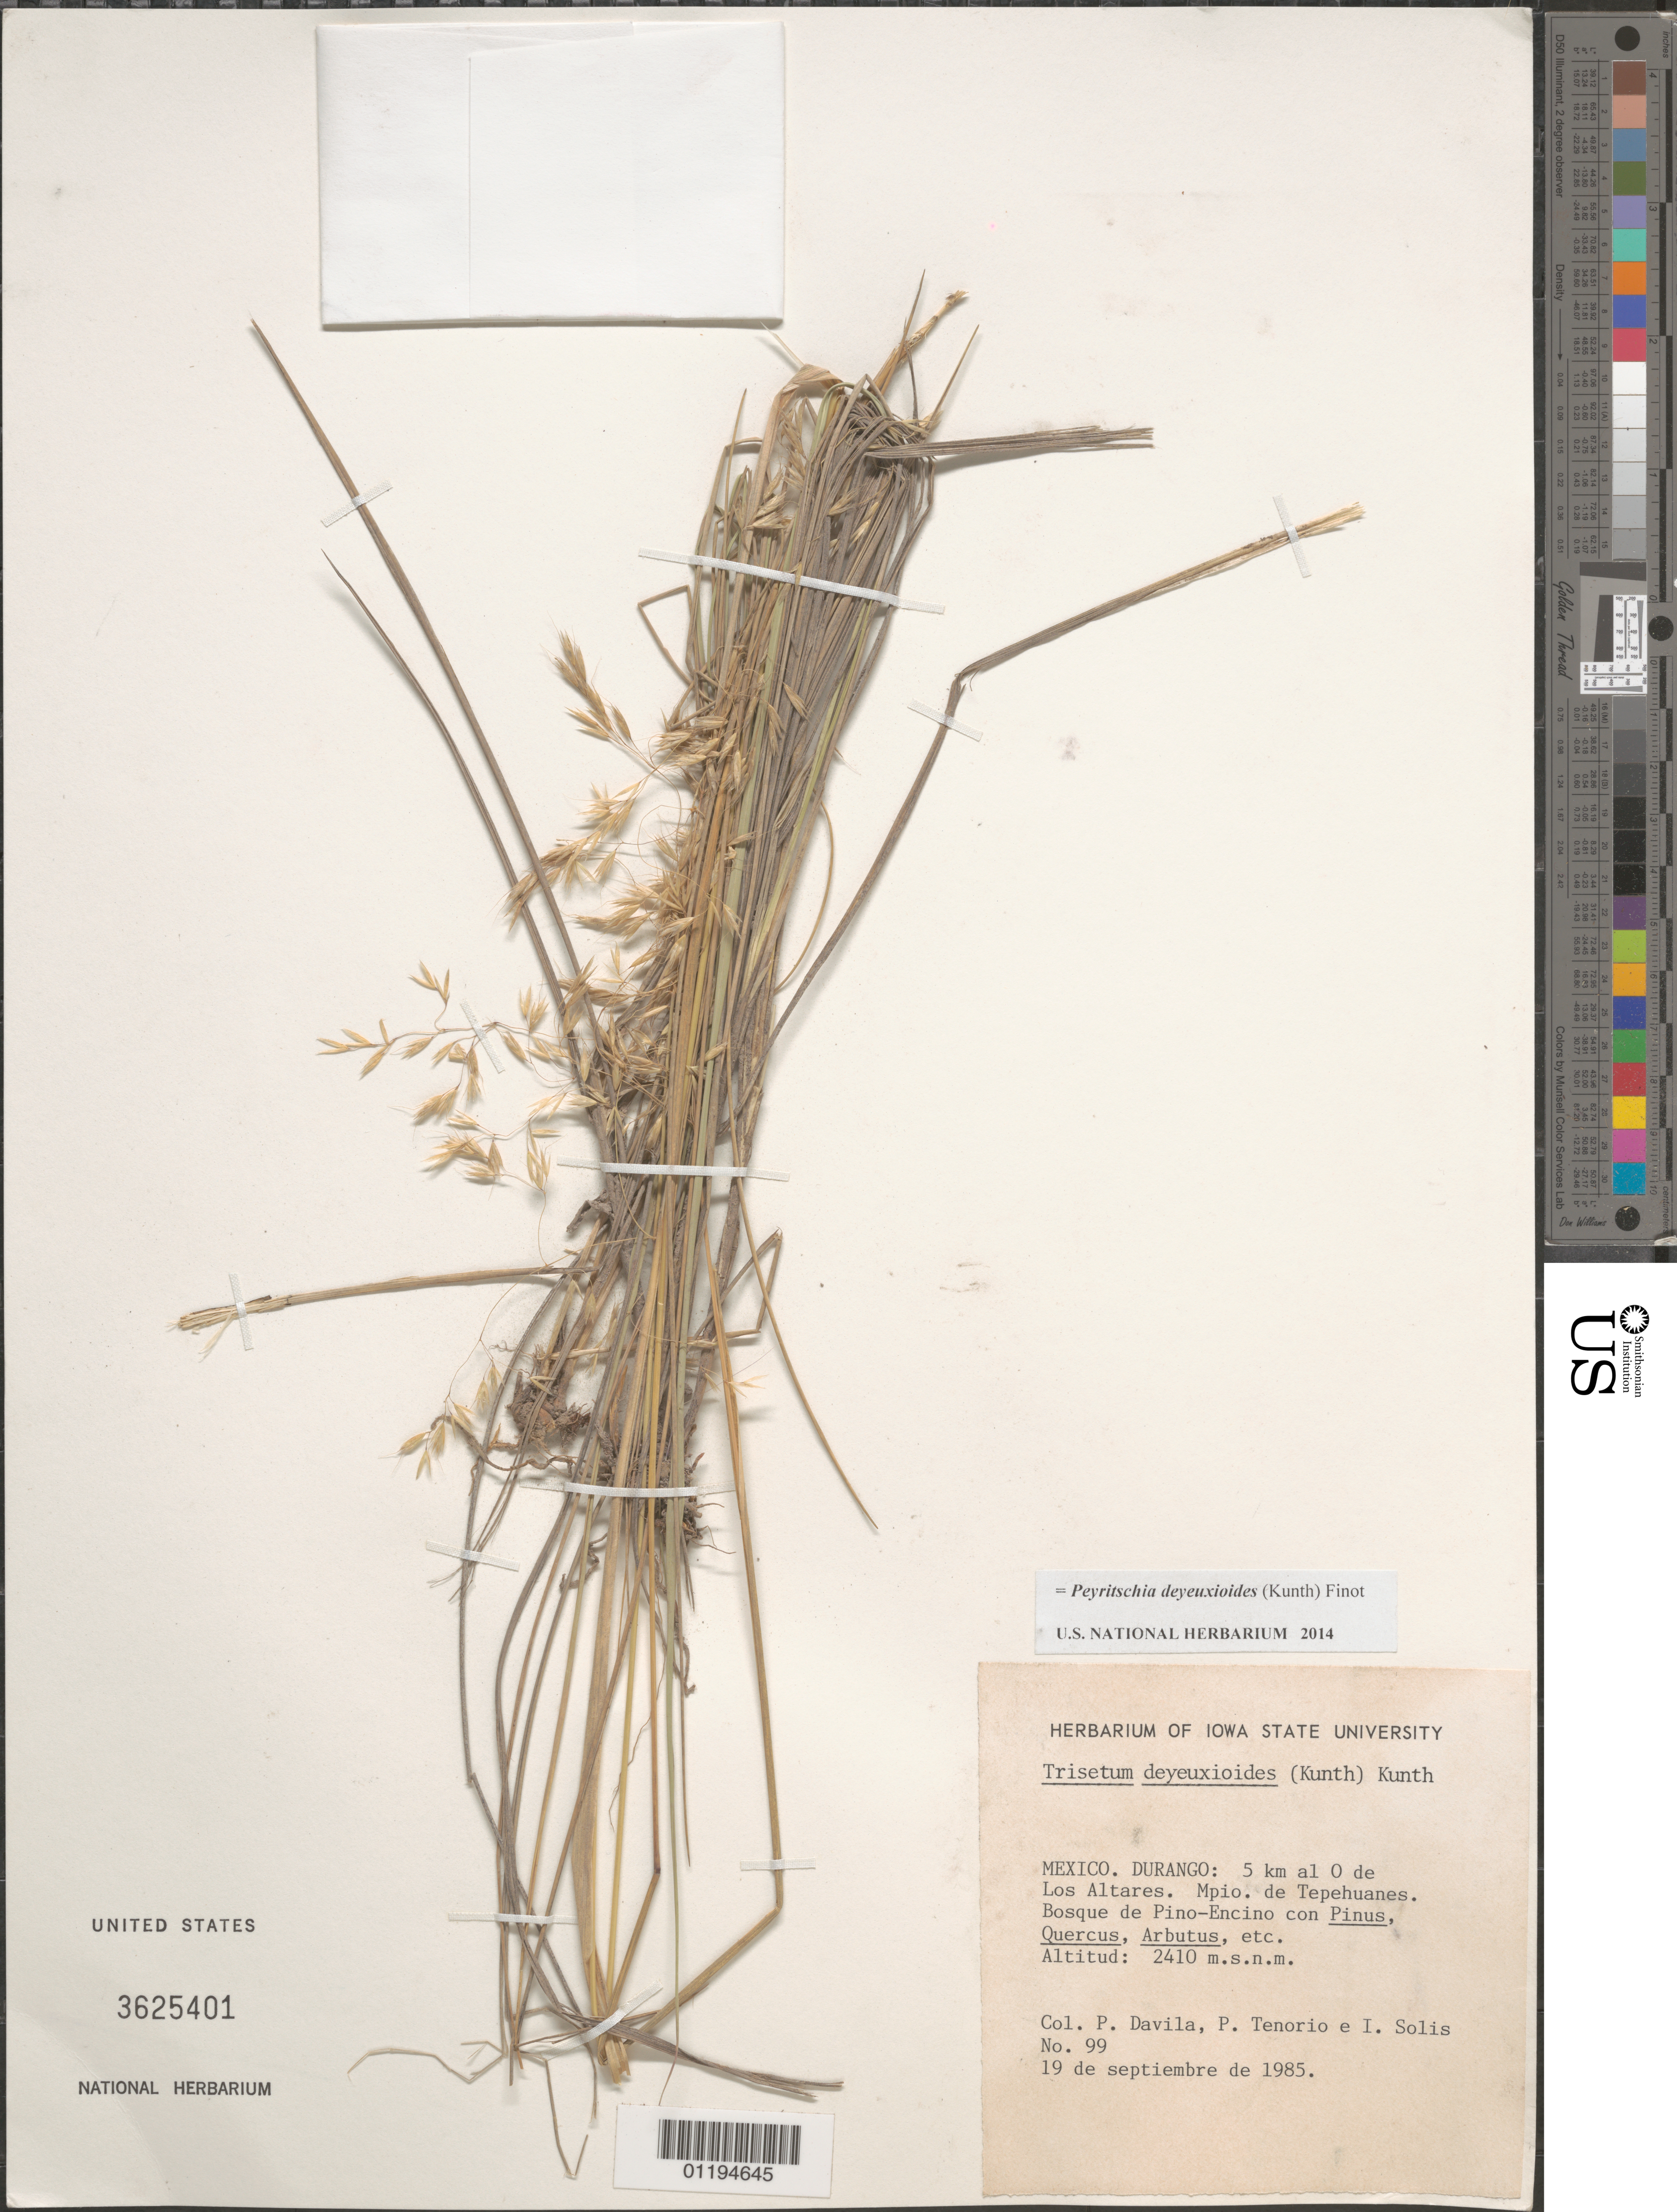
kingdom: Plantae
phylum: Tracheophyta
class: Liliopsida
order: Poales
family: Poaceae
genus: Peyritschia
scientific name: Peyritschia deyeuxioides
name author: (Kunth) Finot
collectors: P. Dávila, Tenorio, P. & I. Solis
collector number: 99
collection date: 1985-09-19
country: Mexico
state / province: Durango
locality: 5km W of Los Altares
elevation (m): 2410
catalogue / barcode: US 3625401